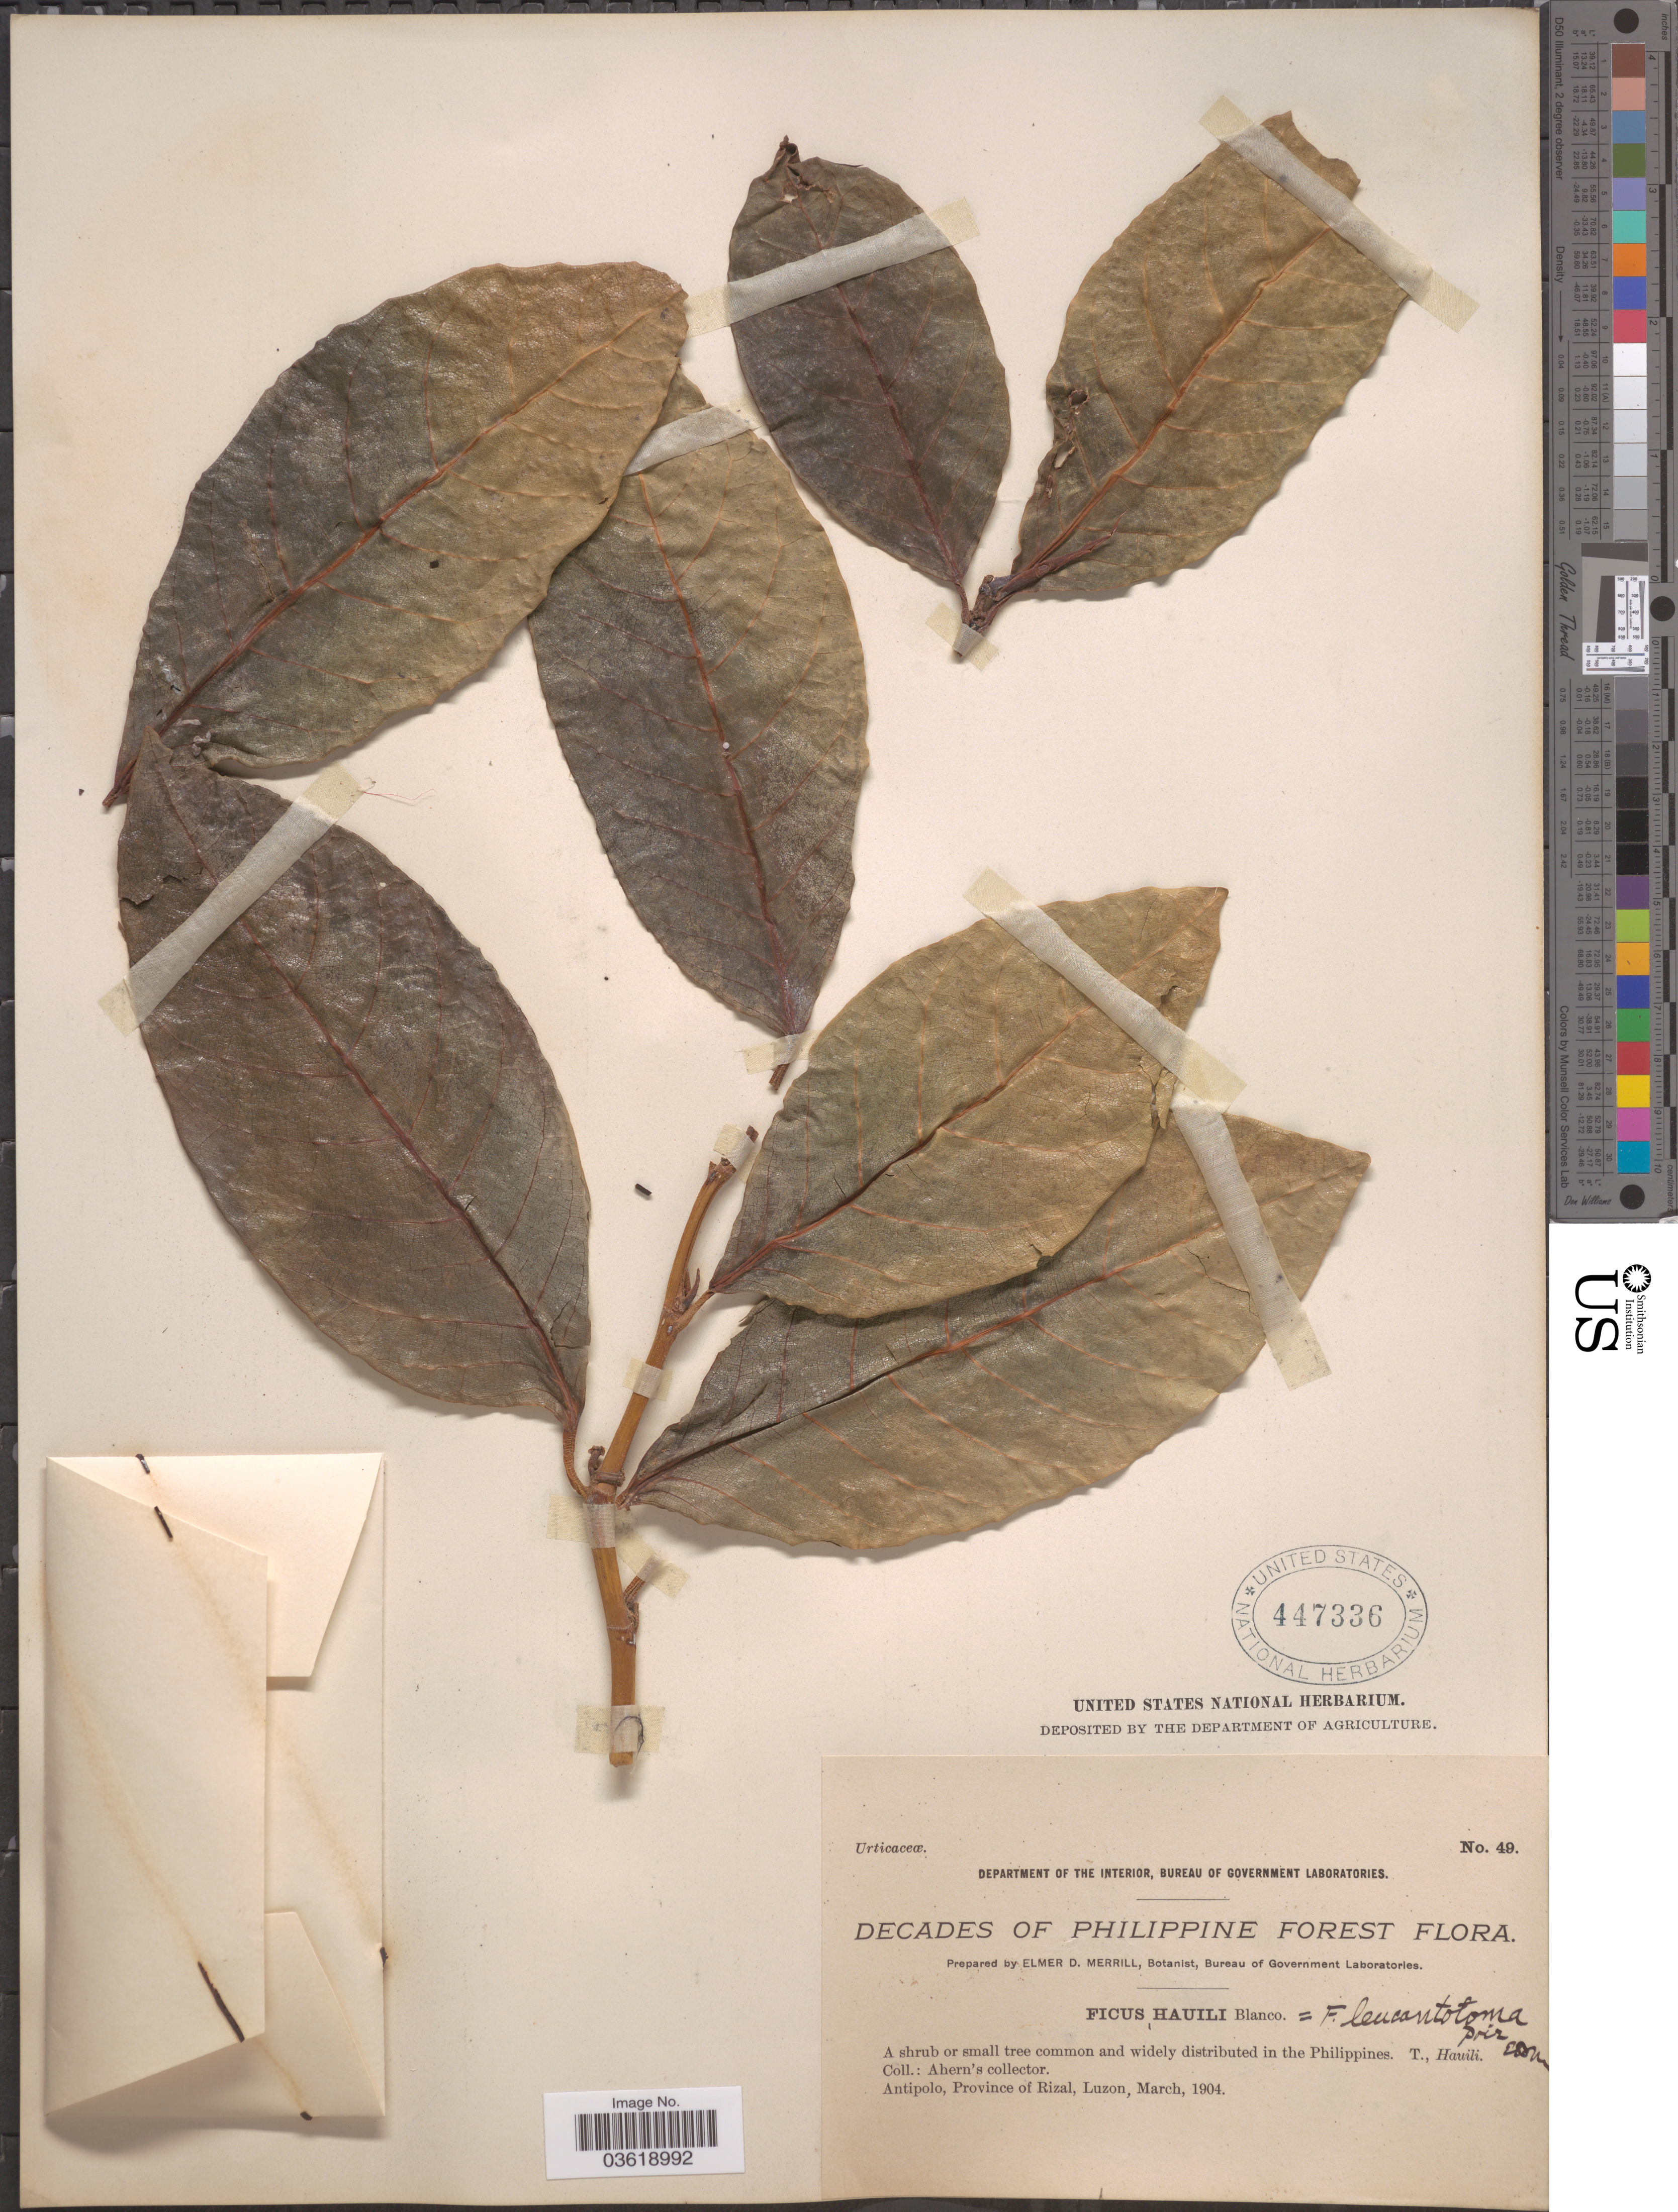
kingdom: Plantae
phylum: Tracheophyta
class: Magnoliopsida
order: Rosales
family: Moraceae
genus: Ficus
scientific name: Ficus hauili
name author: Blanco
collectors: Ahern's collector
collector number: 49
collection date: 1904-03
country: Philippines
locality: Antipolo, Province of Rizal, Luzon.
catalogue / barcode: US 447336